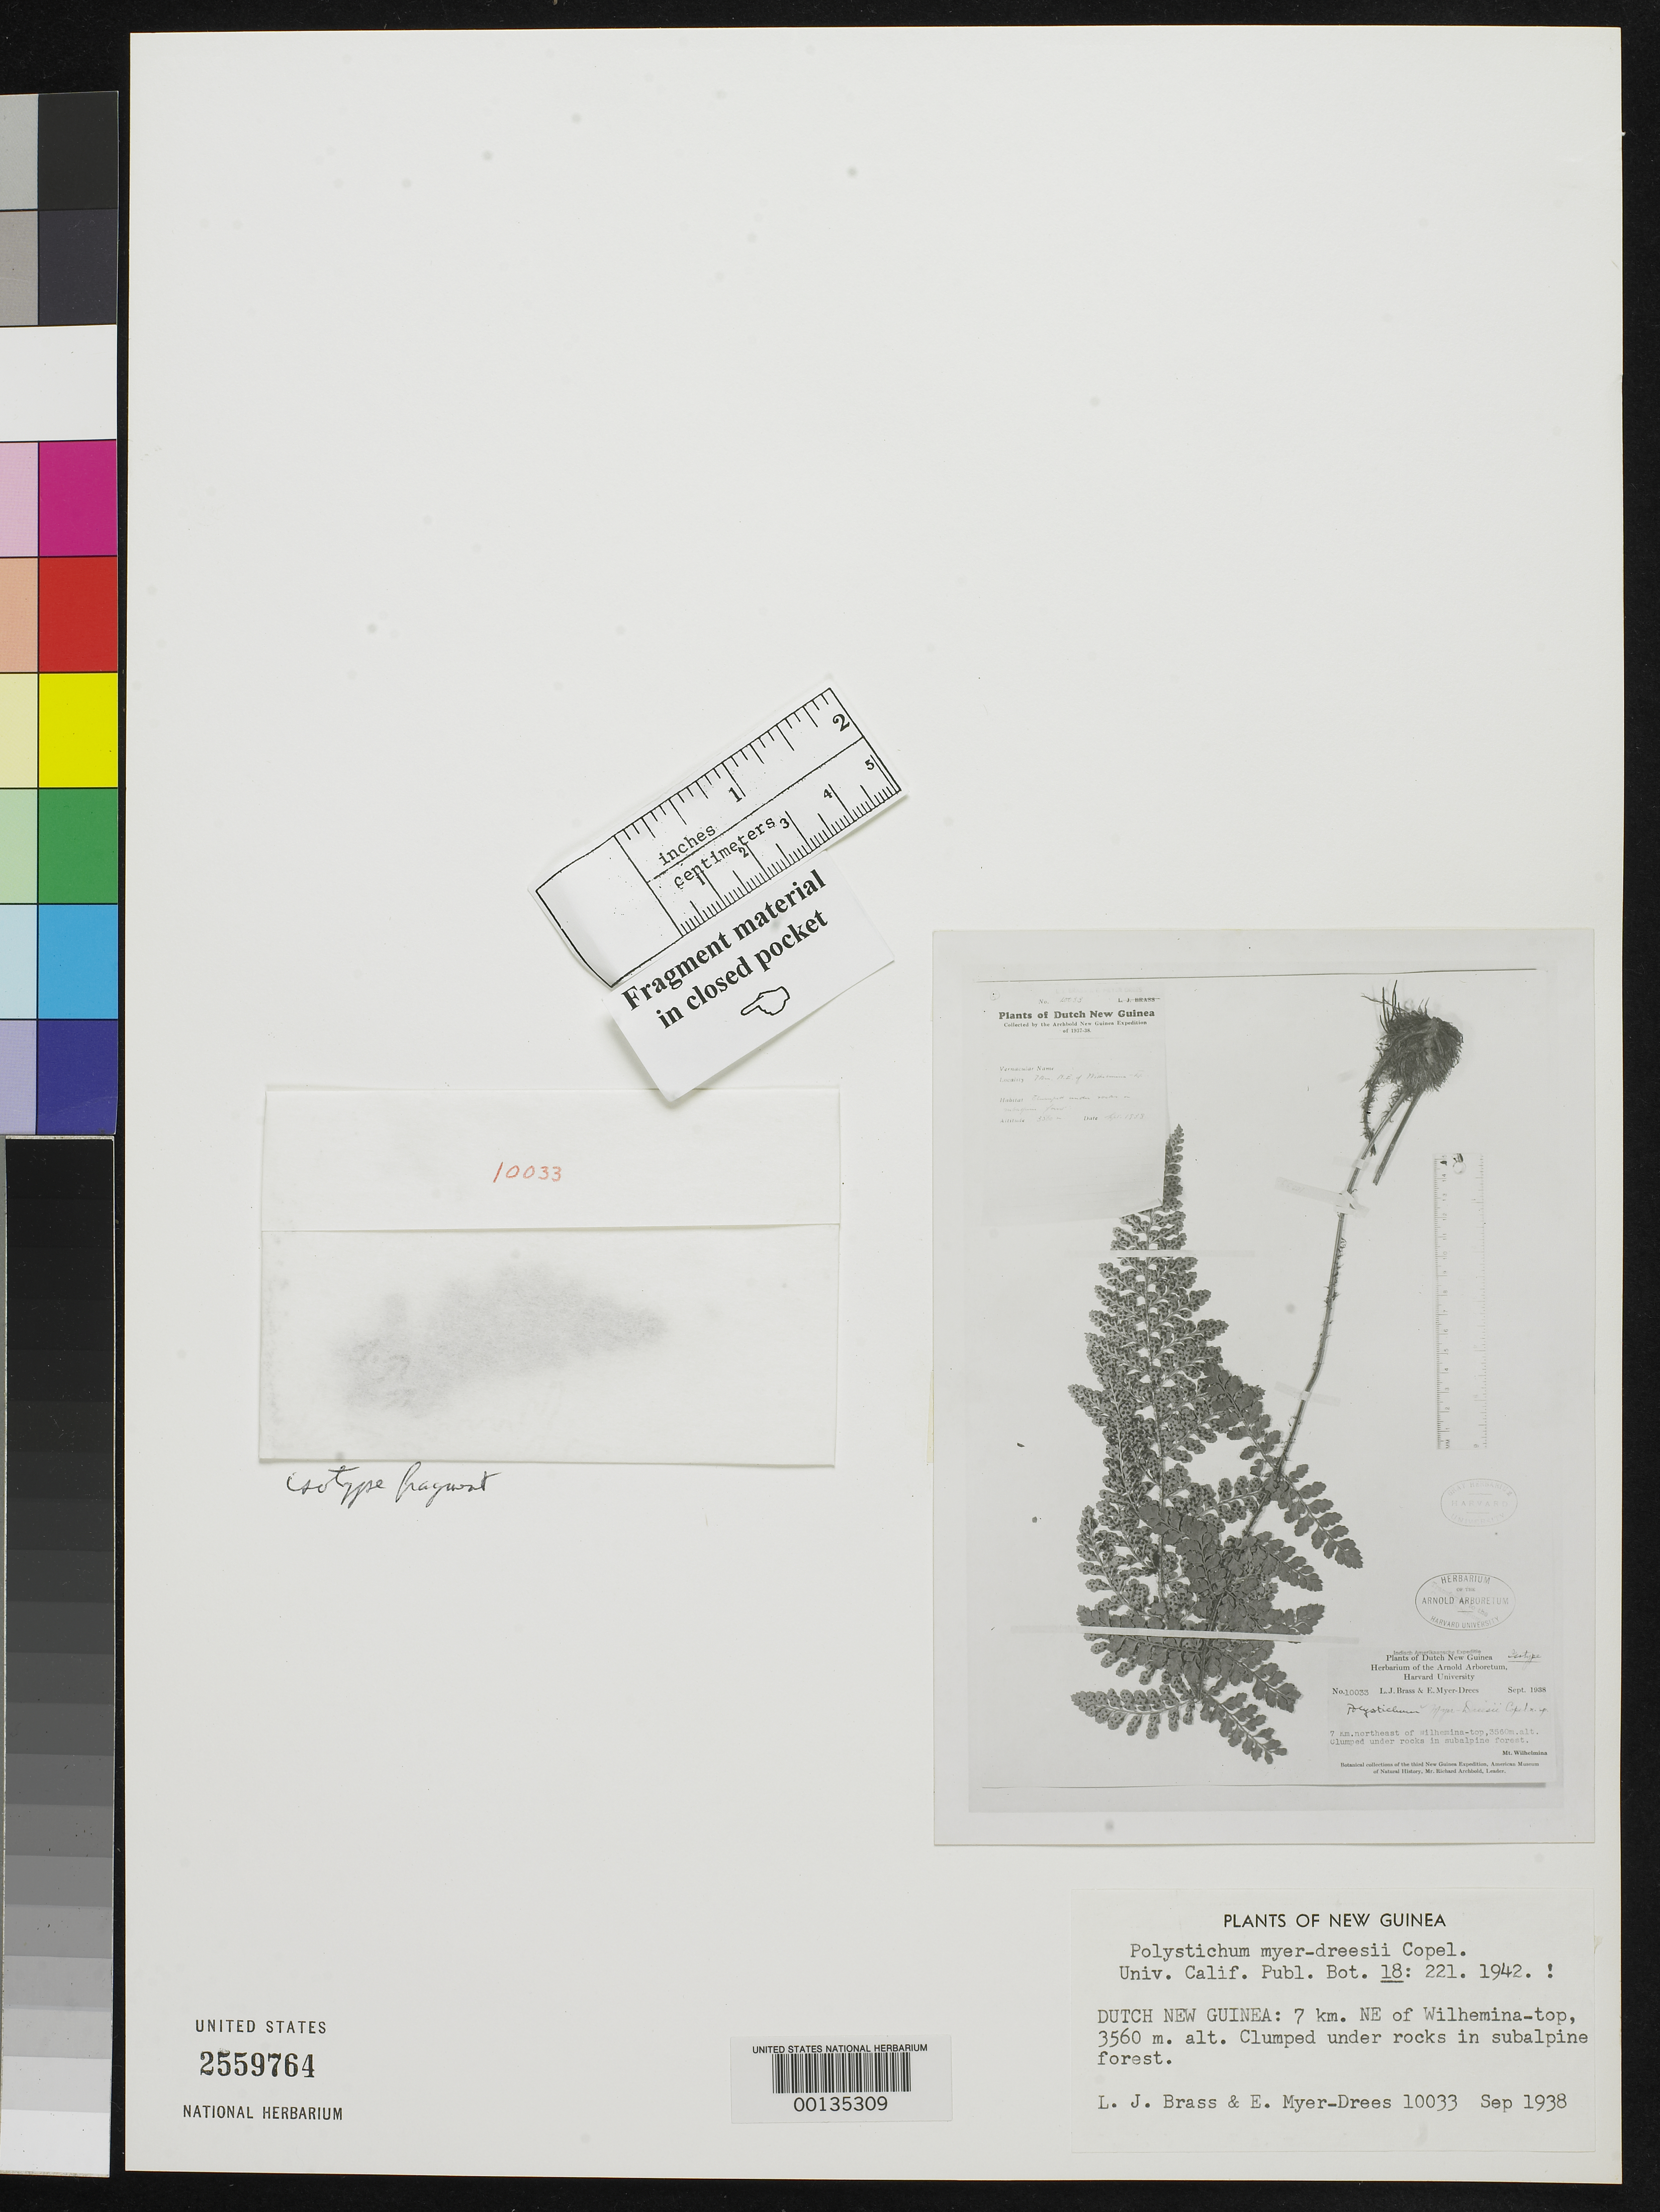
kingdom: Plantae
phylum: Tracheophyta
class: Polypodiopsida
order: Polypodiales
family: Dryopteridaceae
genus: Polystichum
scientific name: Polystichum myer-dreesii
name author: Copel.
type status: Isotype Fragment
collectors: L. J. Brass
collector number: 10033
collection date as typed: Sep 1938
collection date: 1938-09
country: Indonesia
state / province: Papua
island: New Guinea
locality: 7 km NE of Wilhelmina-top. Irian Barat.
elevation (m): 3560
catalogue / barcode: US 2559764